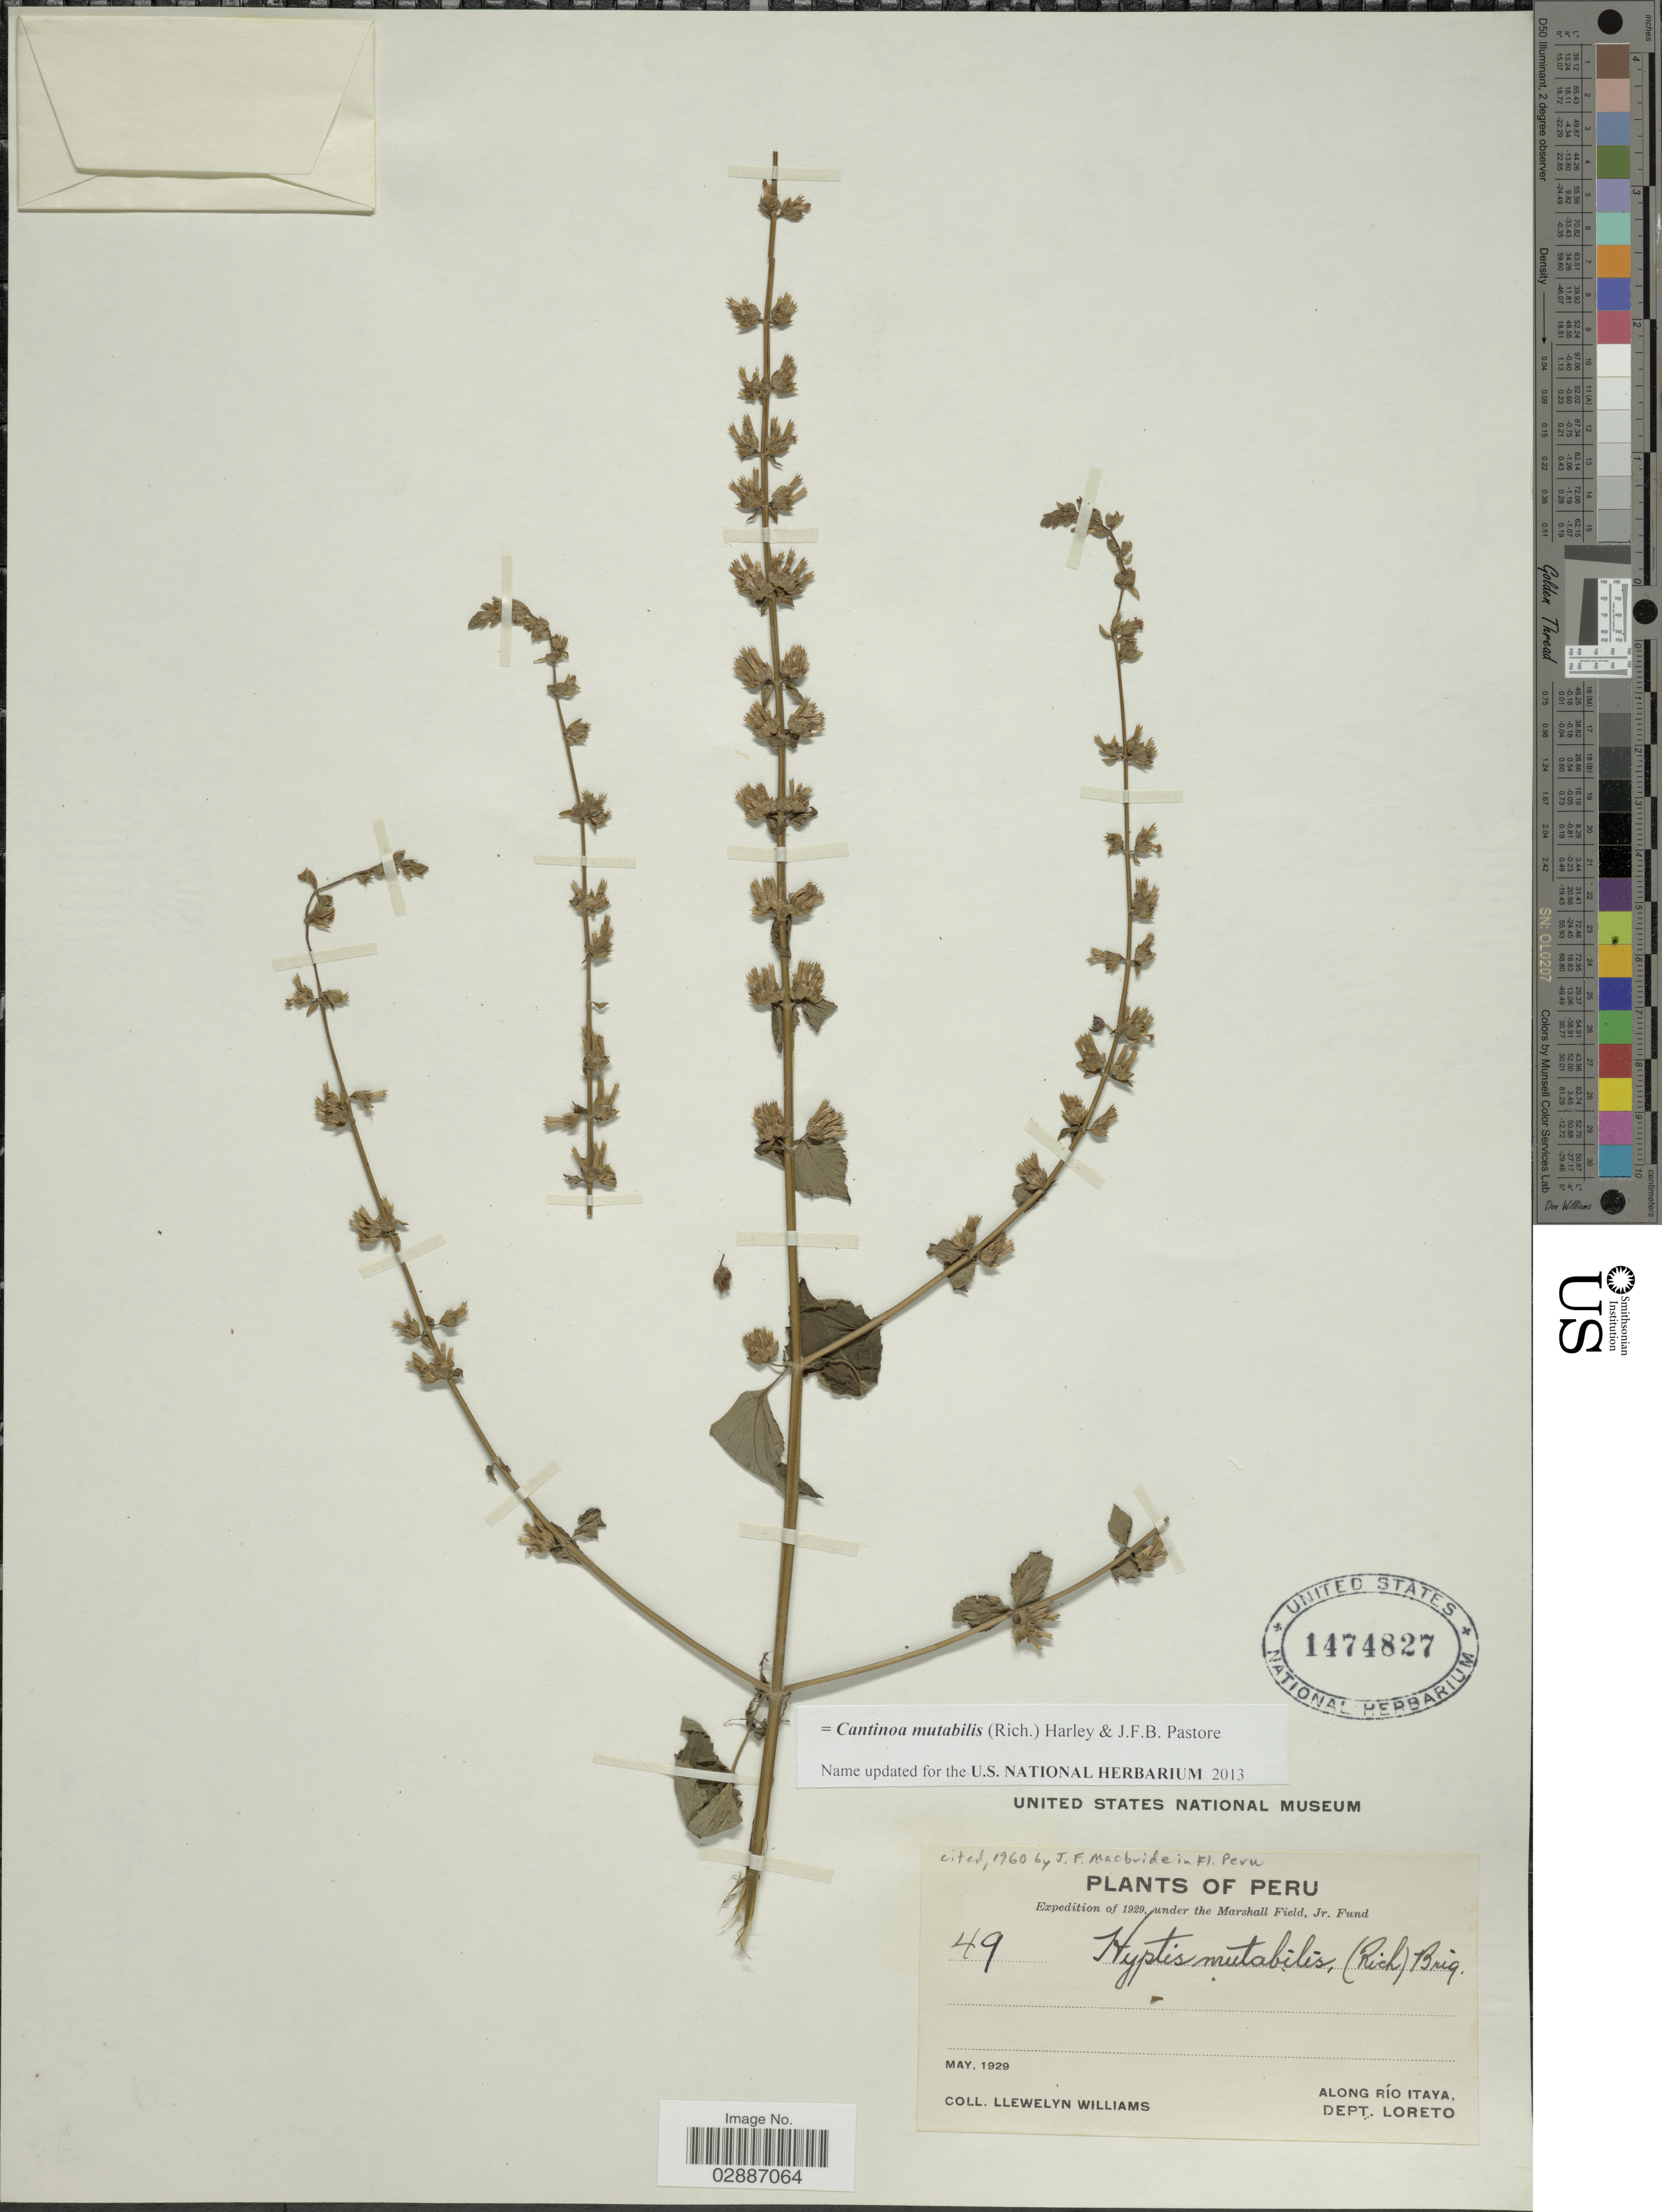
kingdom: Plantae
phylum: Tracheophyta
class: Magnoliopsida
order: Lamiales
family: Lamiaceae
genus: Cantinoa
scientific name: Cantinoa mutabilis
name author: (Epling) Harley & J.F.B. Pastore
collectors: Ll. Williams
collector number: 49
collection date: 1929-05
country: Peru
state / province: Loreto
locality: Along Río Itaya. Dept. Loreto.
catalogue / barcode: US 1474827